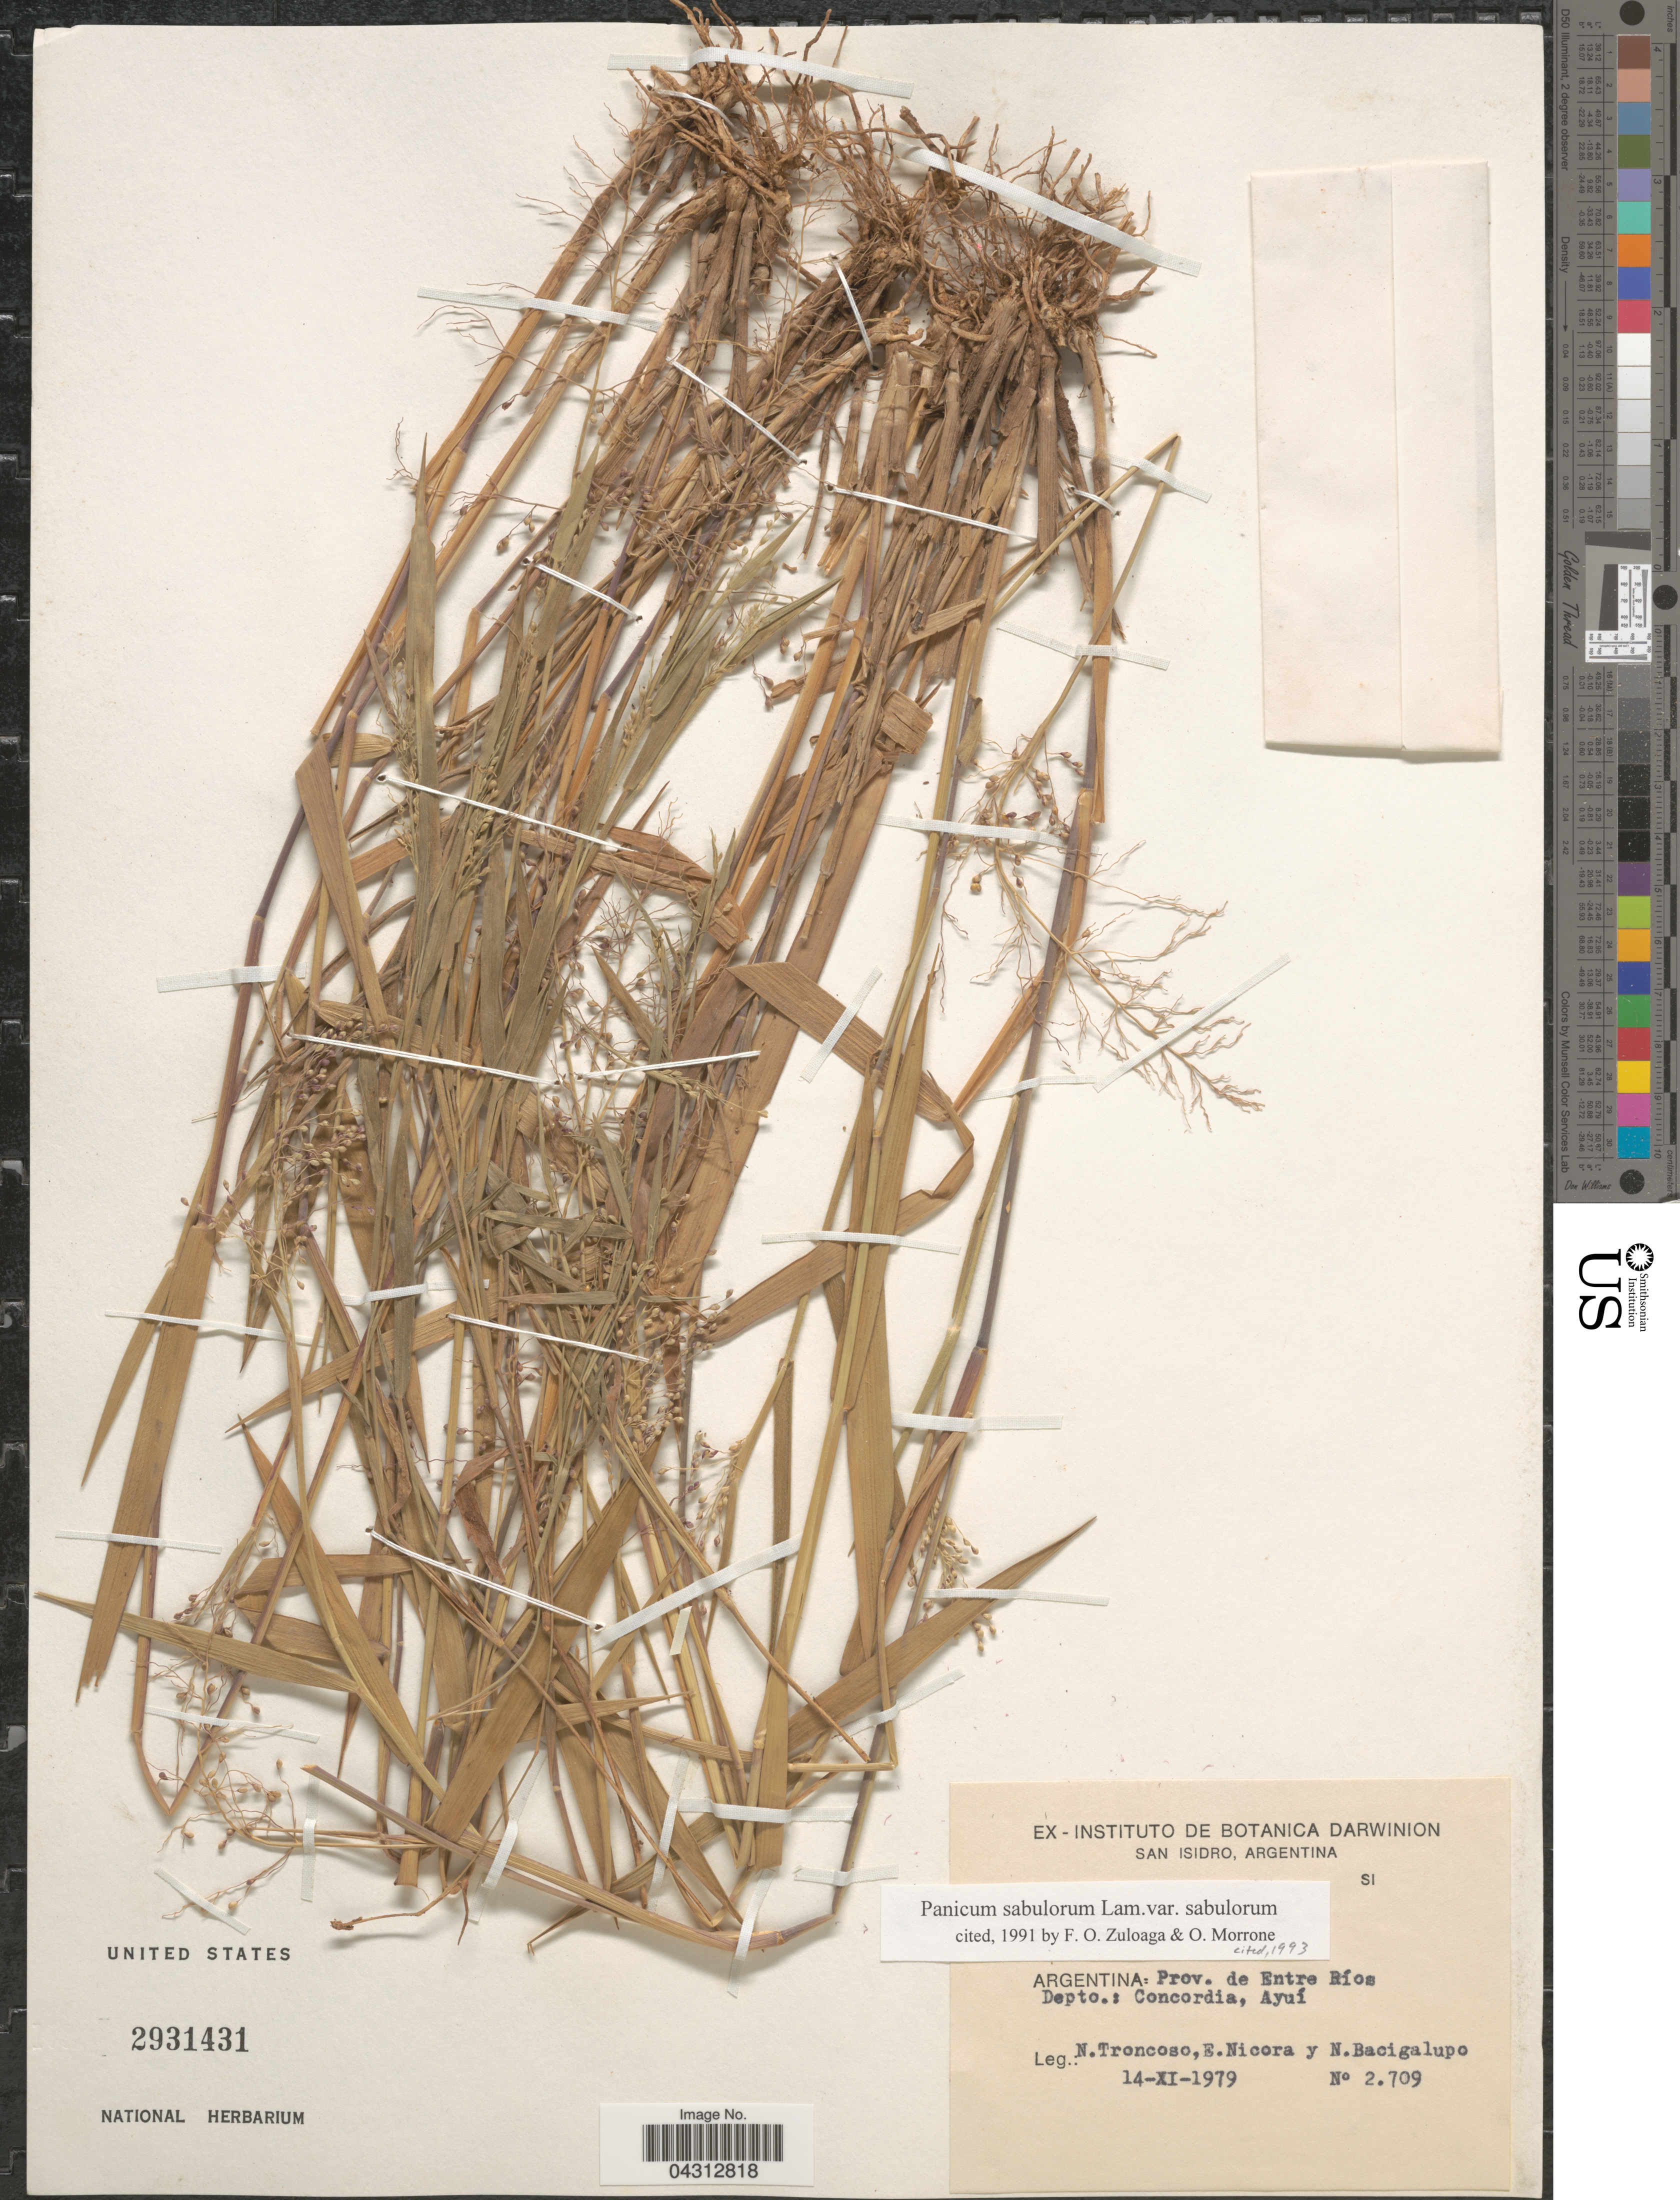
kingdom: Plantae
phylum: Tracheophyta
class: Liliopsida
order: Poales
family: Poaceae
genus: Dichanthelium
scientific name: Dichanthelium sabulorum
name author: (Lam.) Gould & C.A. Clark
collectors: N. Troncoso, E. Nicora & N. M. Bacigalupo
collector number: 2709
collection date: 1979-11-14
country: Argentina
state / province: Entre Rios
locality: Depto.: Concordia, Ayuí.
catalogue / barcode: US 2931431